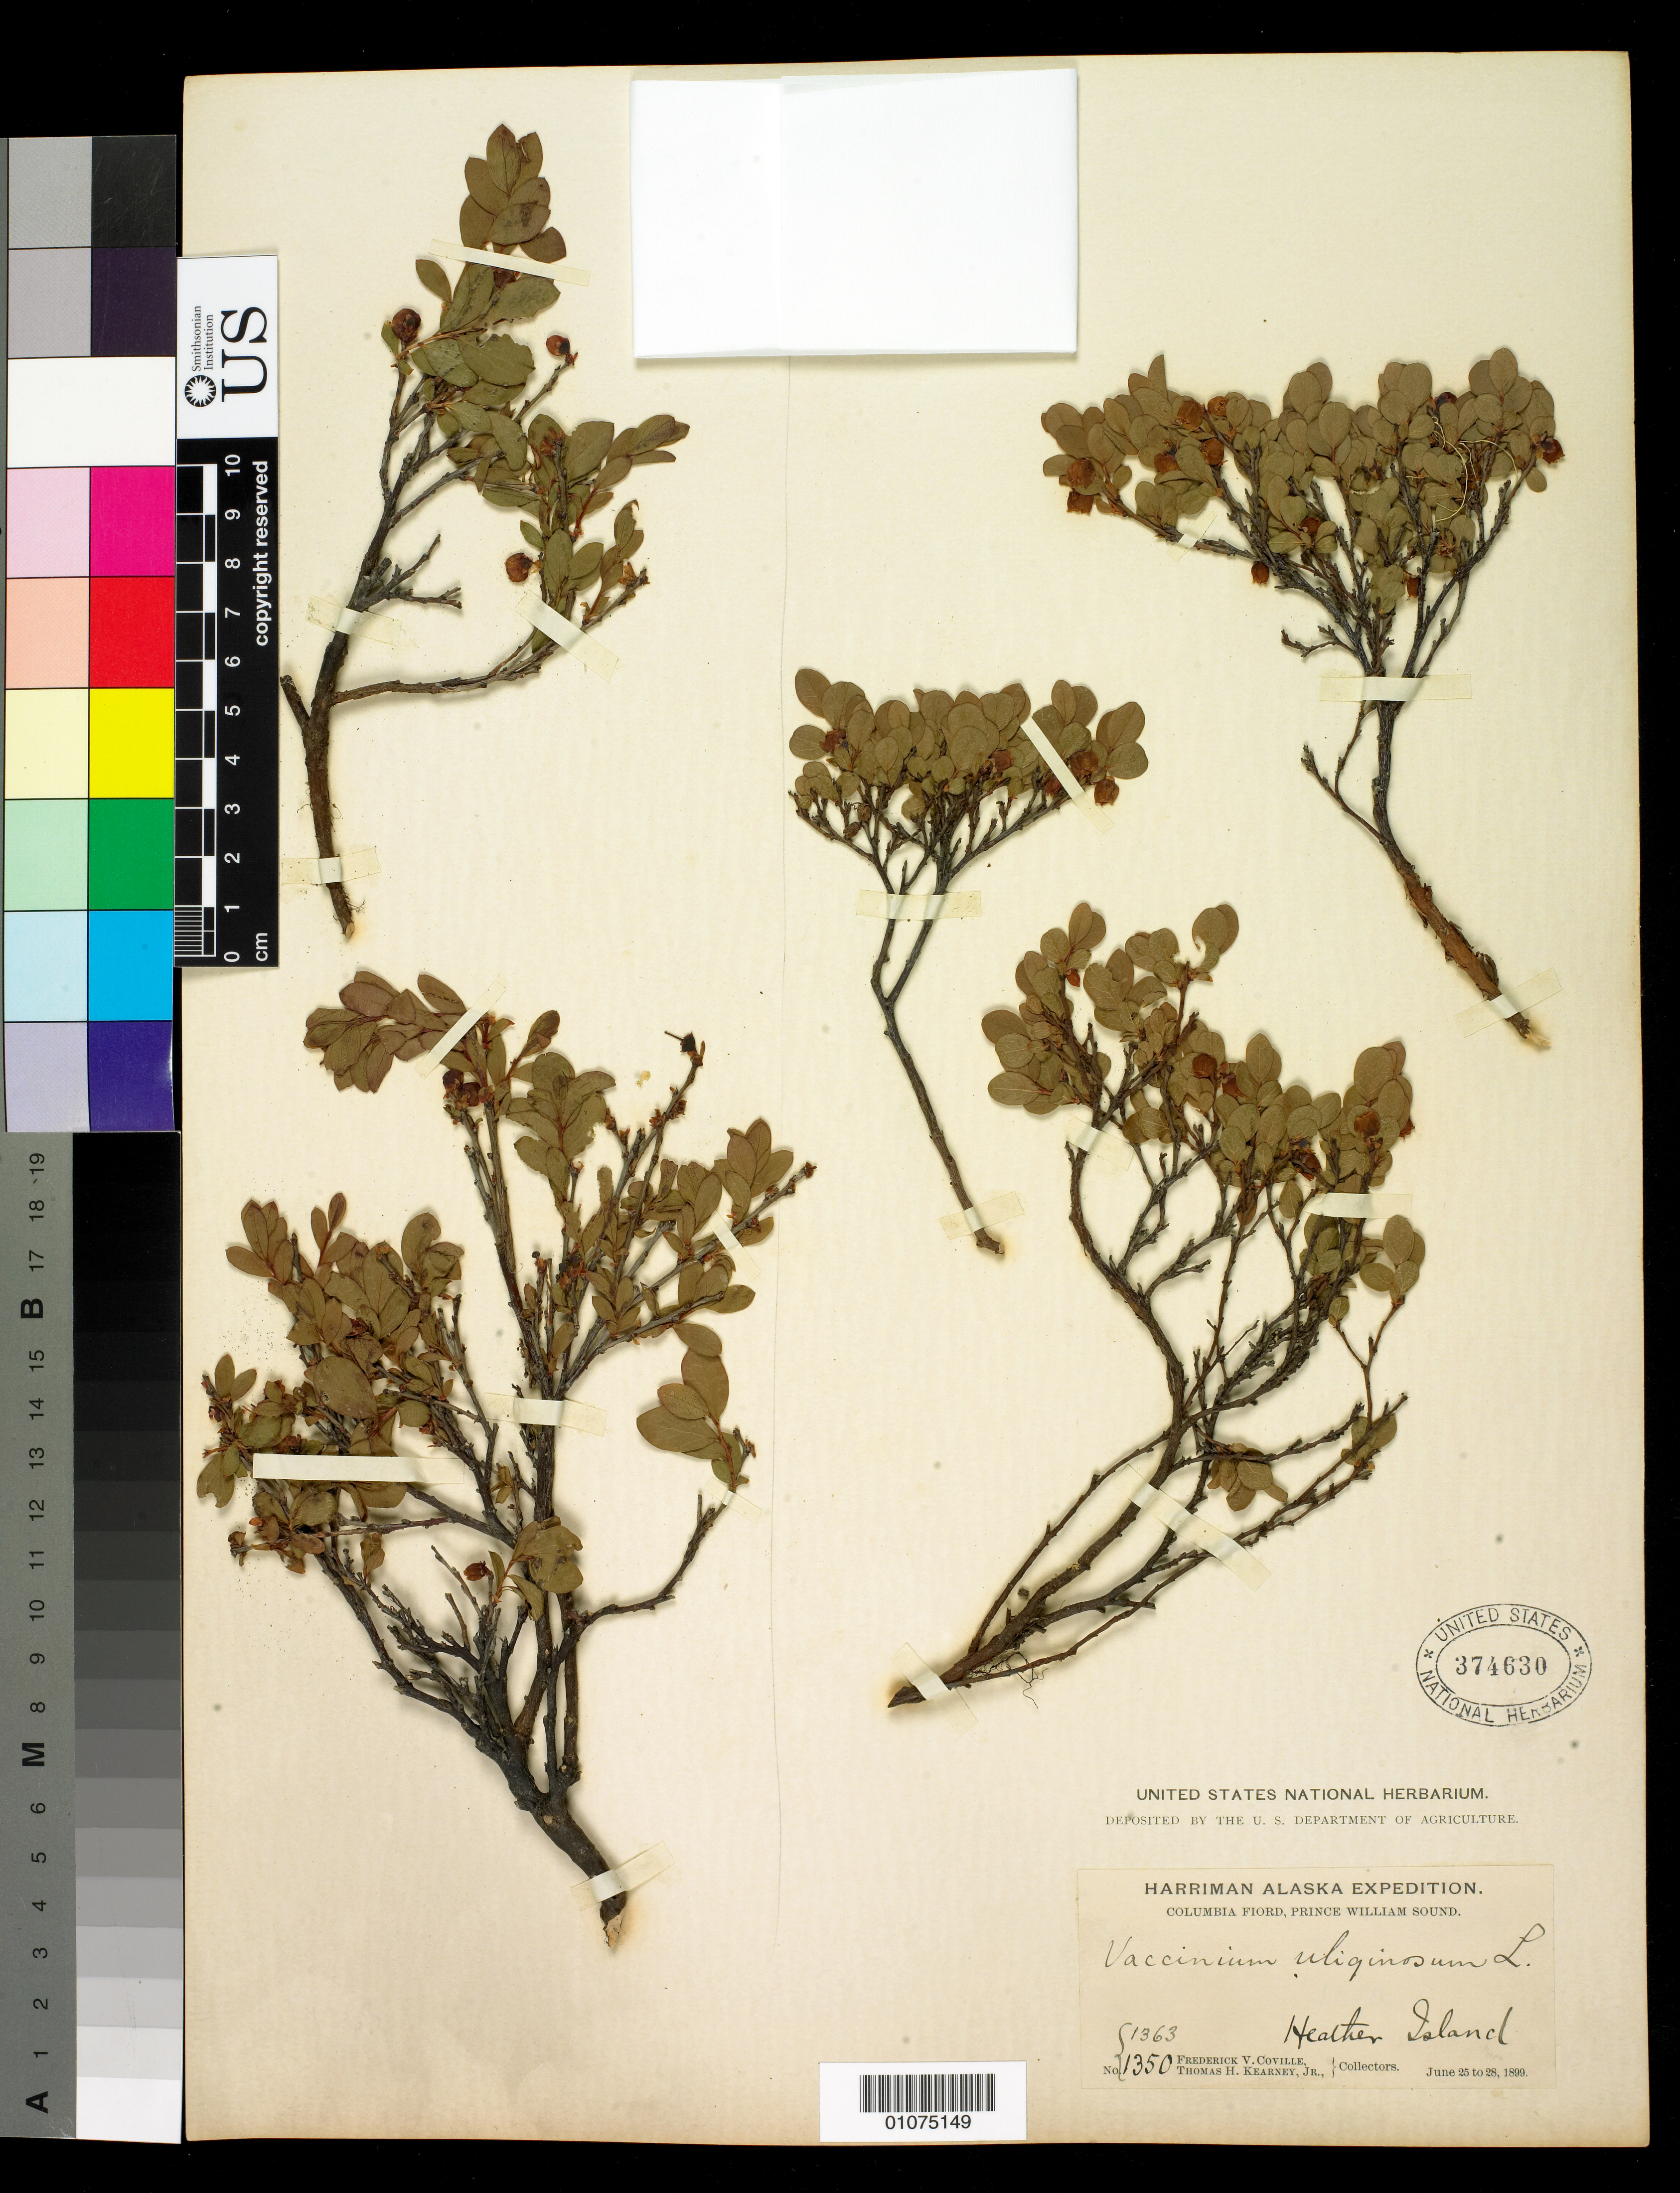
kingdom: Plantae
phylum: Tracheophyta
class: Magnoliopsida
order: Ericales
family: Ericaceae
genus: Vaccinium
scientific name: Vaccinium uliginosum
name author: L.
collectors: F. V. Coville & T. H. Kearney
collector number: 1350 and 1363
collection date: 1899-06-25/1899-06-28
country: United States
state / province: Alaska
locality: Columbia Fiord, Prince William Sound, Heather Island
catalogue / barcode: US 374630